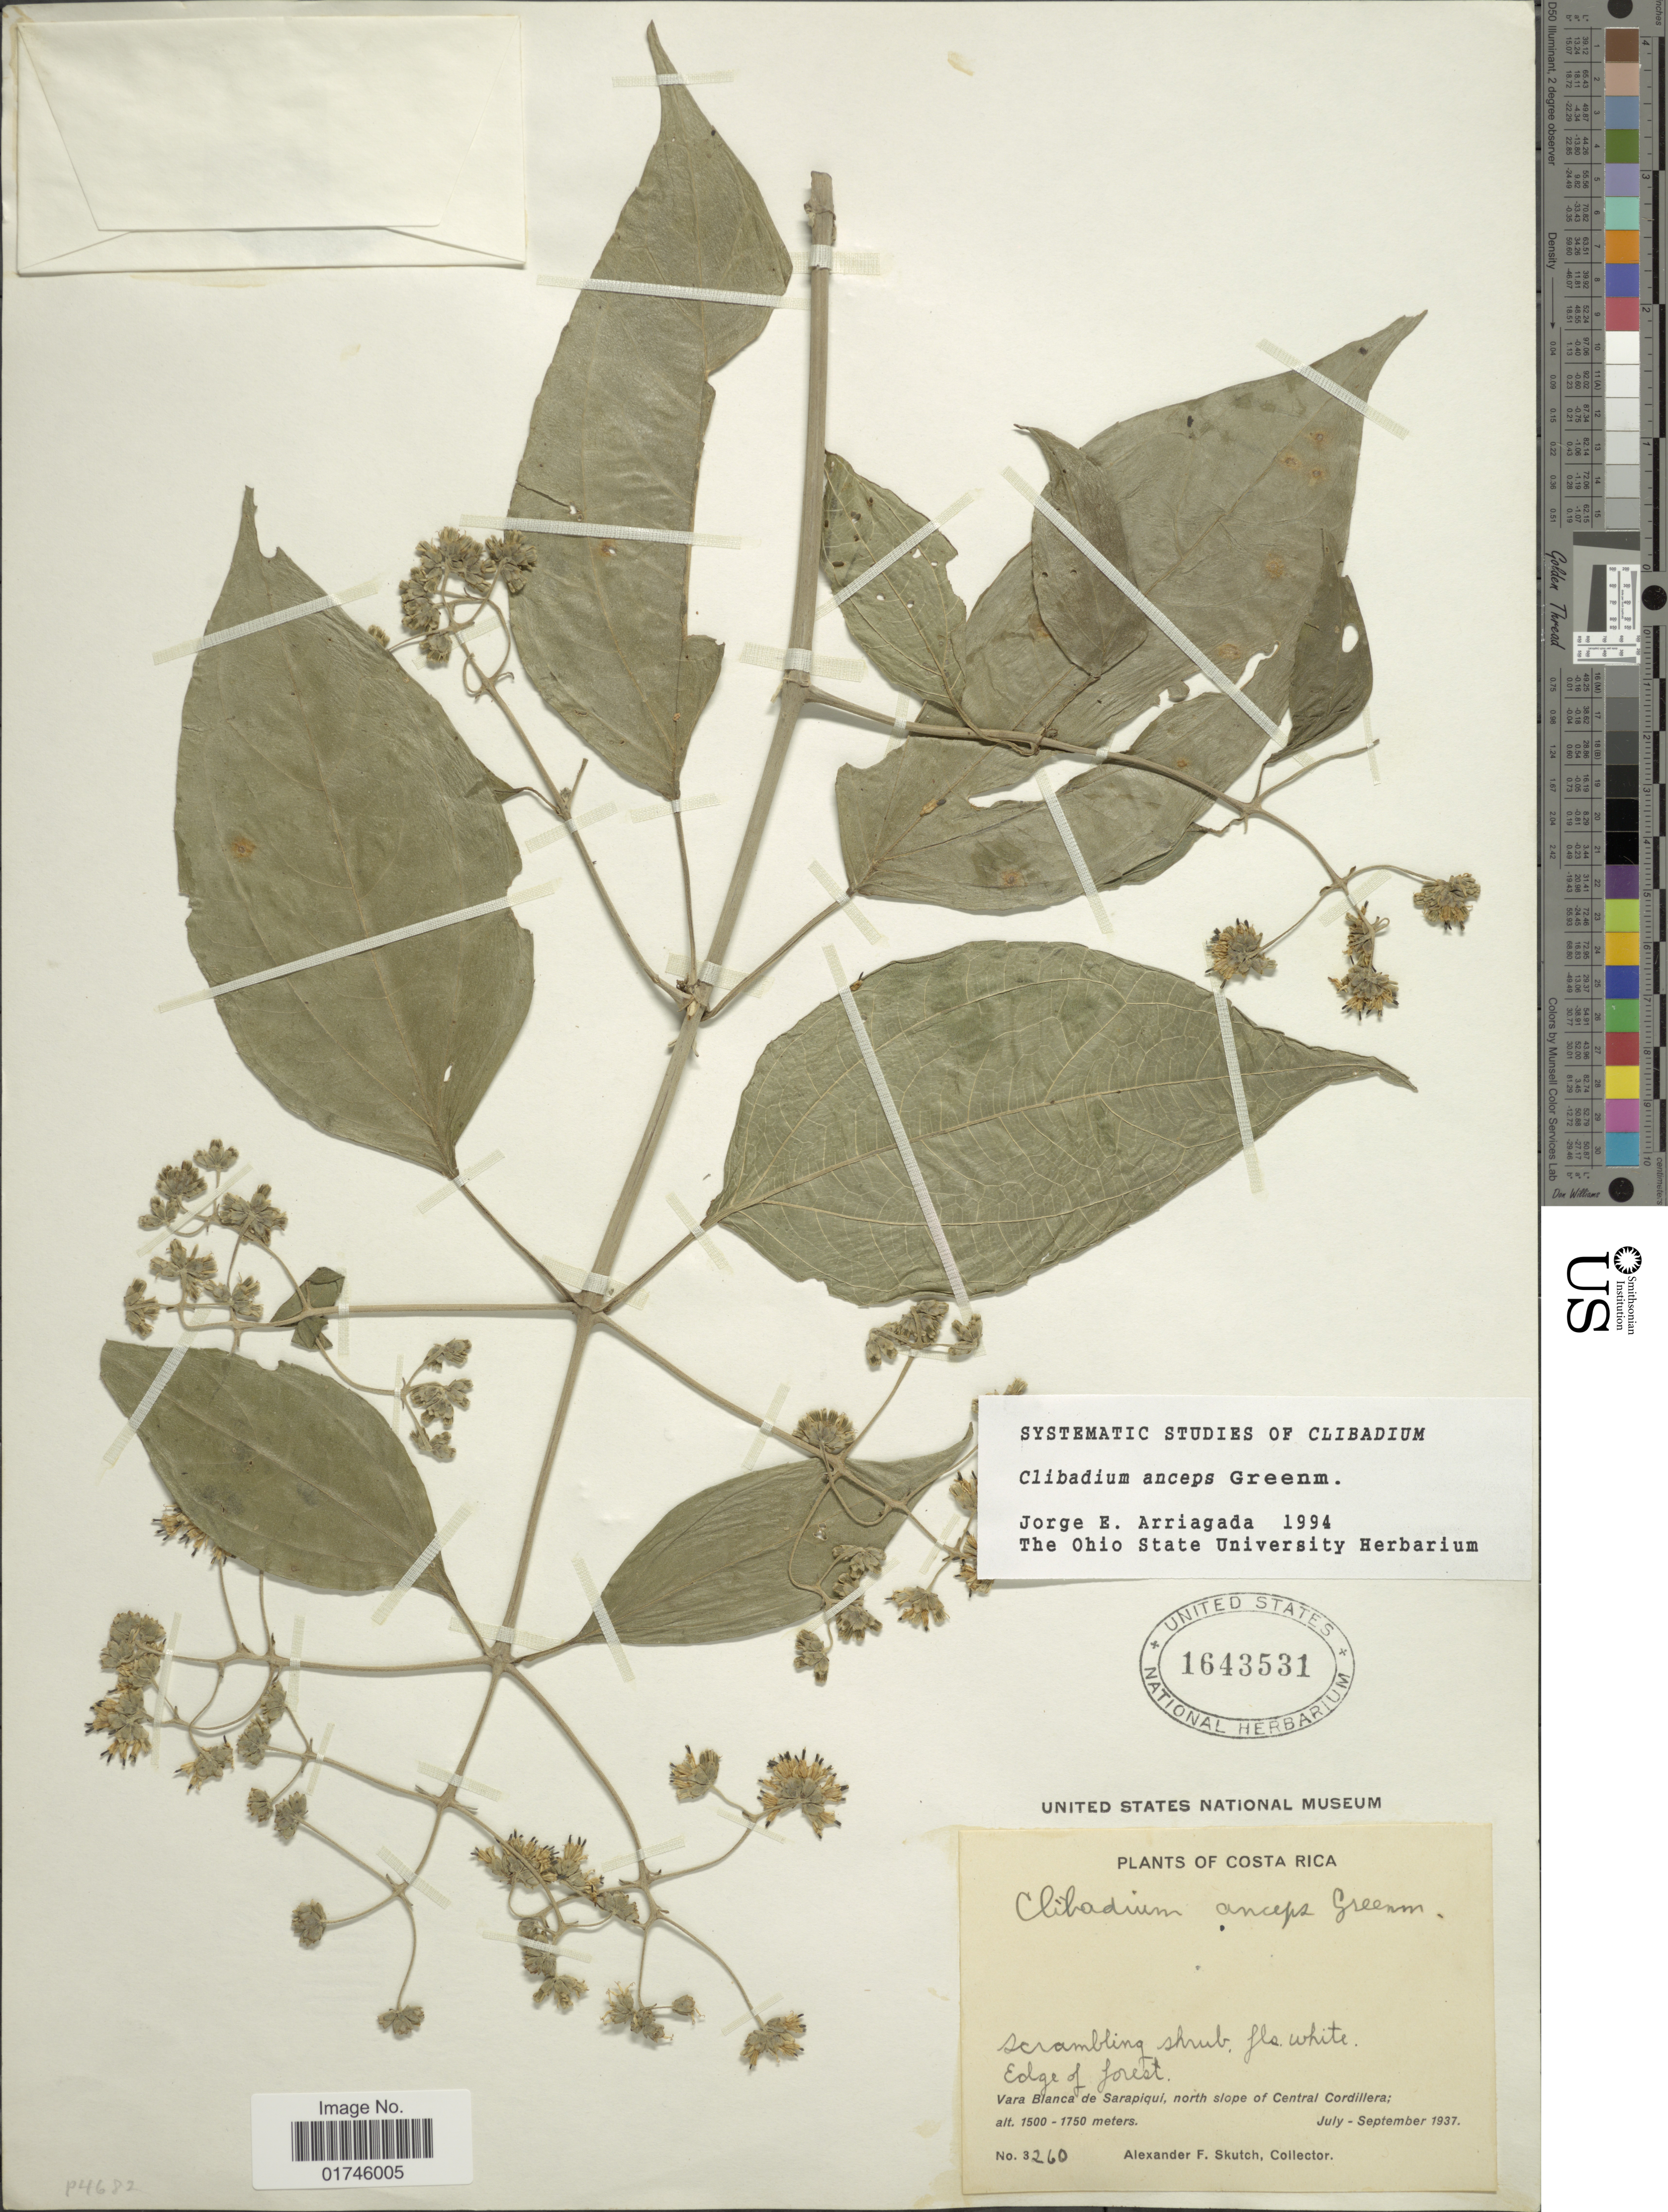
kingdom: Plantae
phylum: Tracheophyta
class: Magnoliopsida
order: Asterales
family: Asteraceae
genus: Clibadium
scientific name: Clibadium anceps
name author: Greenm.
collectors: A. F. Skutch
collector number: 3260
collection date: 1937-07/1937-09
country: Costa Rica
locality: Edge of forest. Edge of forest. Vara Blanca de Sarapui, north slope of Central Cordillera.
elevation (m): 1500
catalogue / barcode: US 1643531